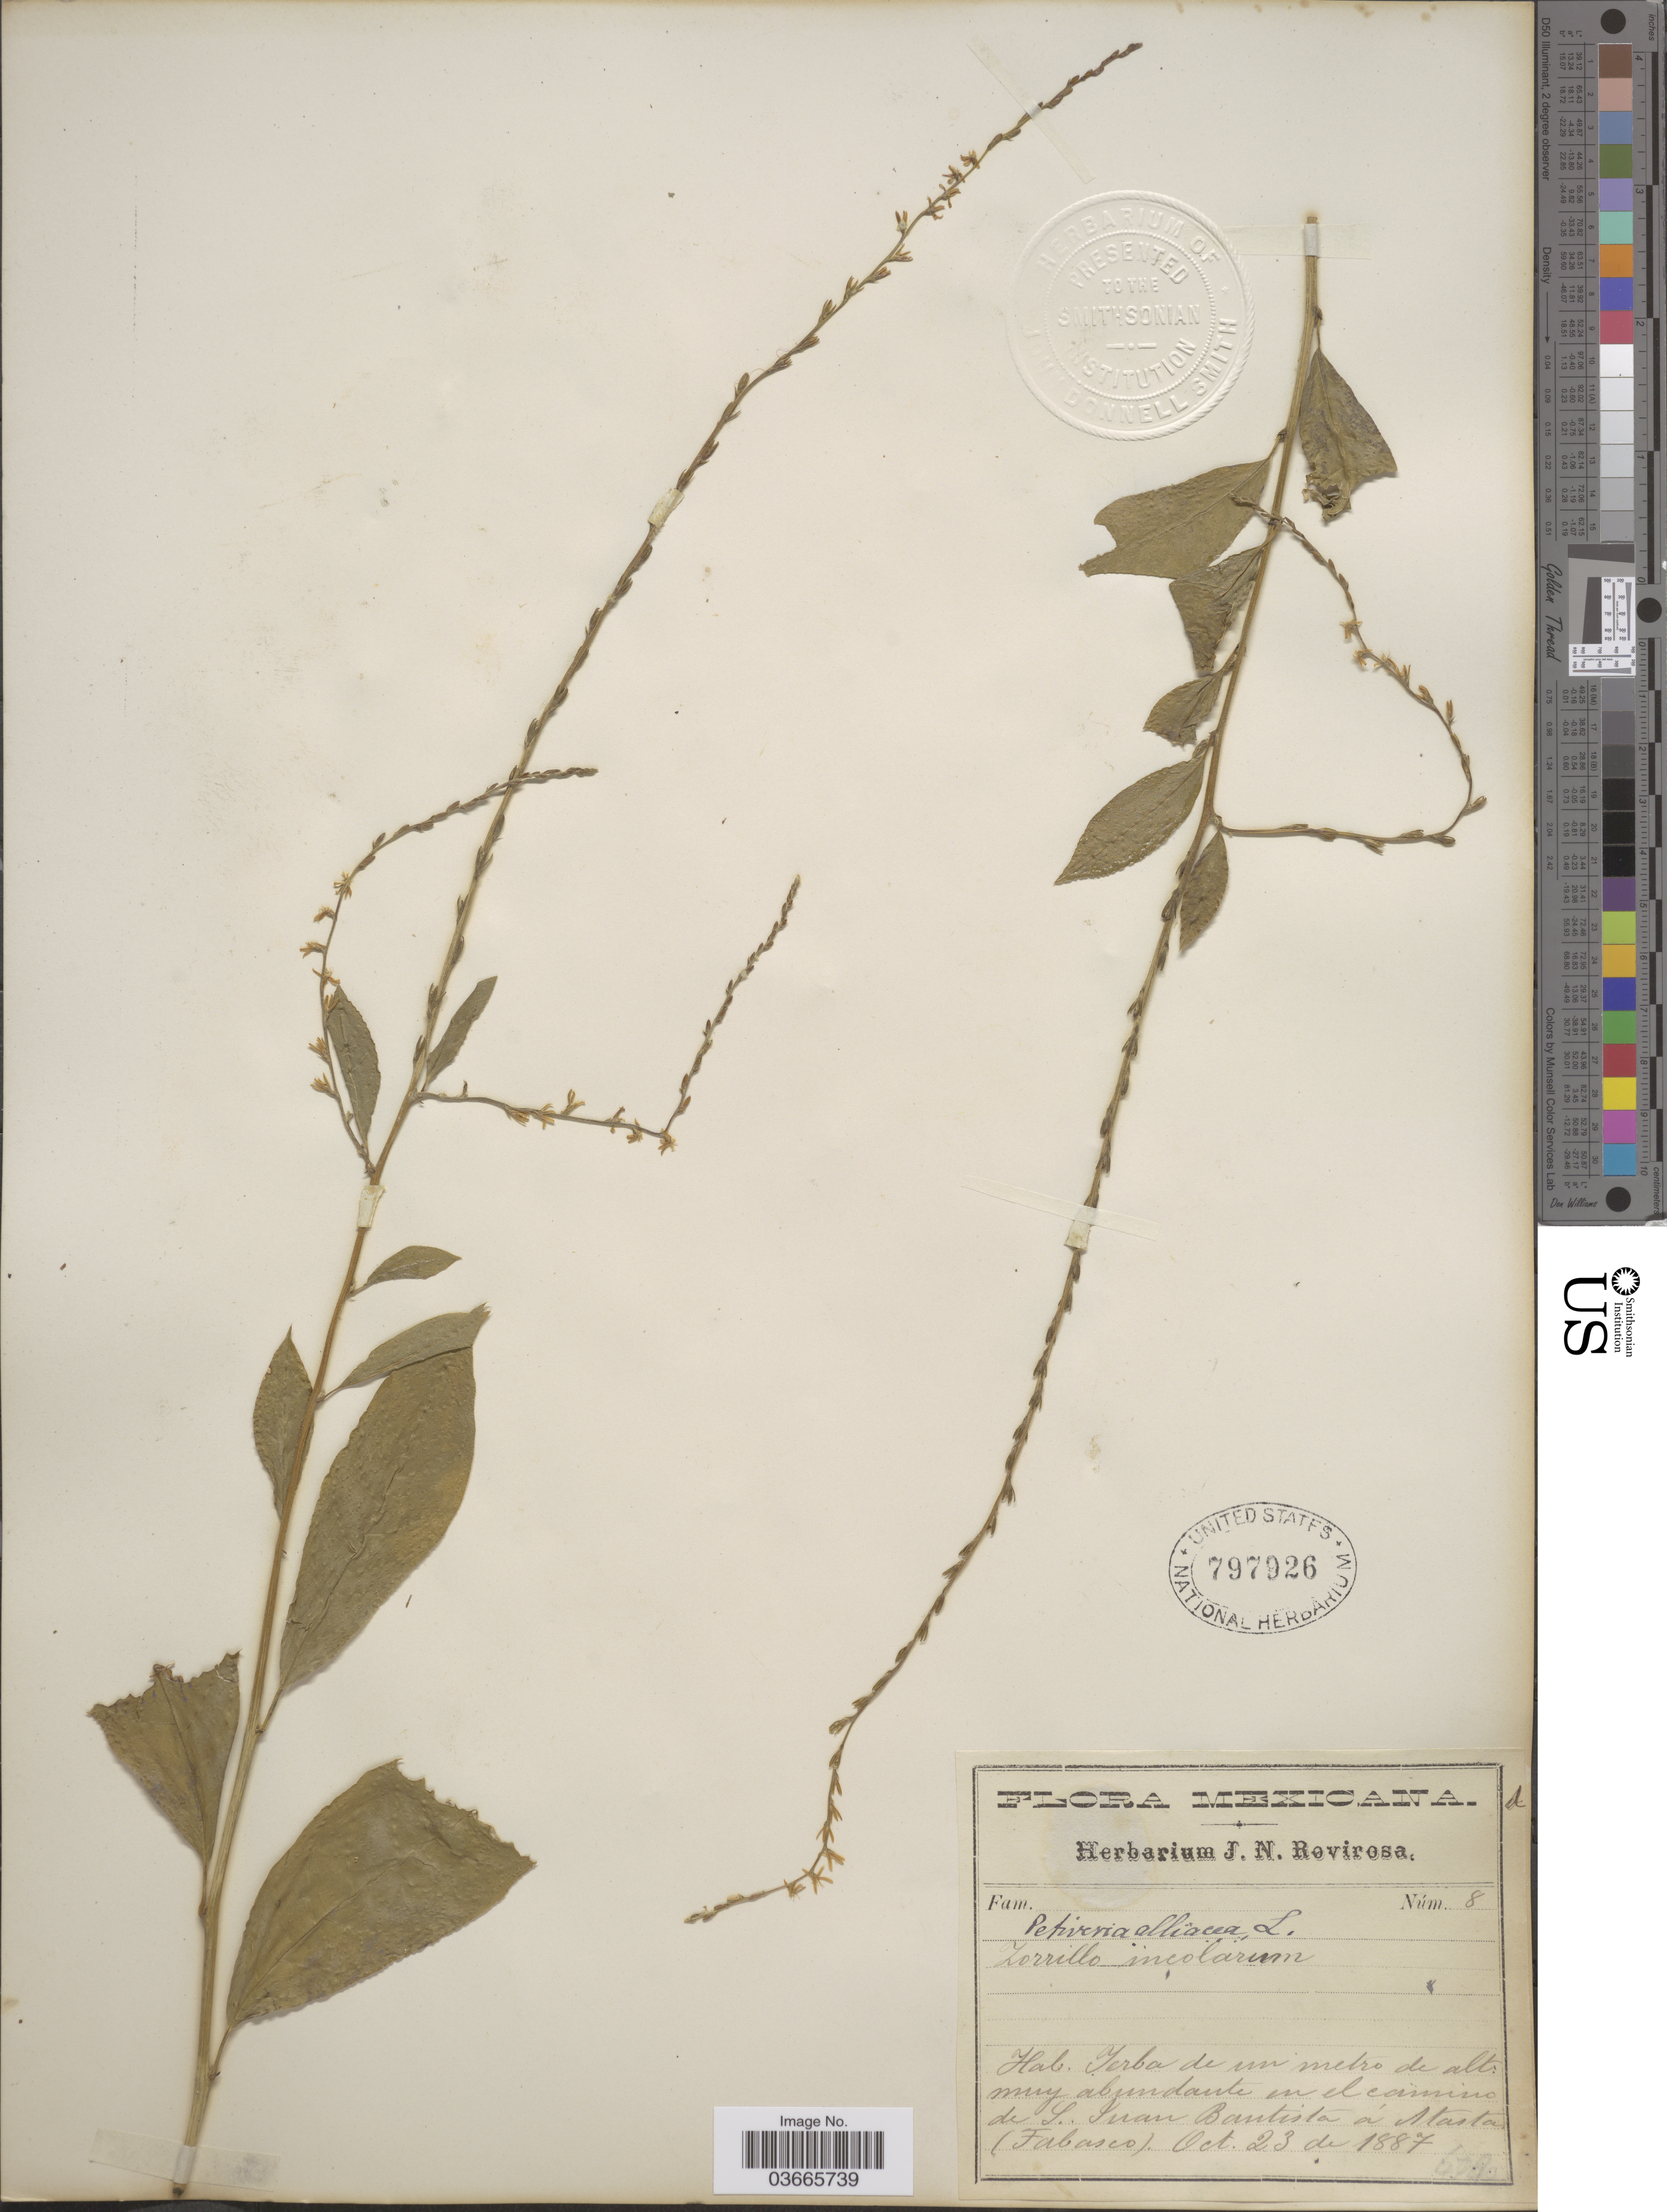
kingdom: Plantae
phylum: Tracheophyta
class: Magnoliopsida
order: Caryophyllales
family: Phytolaccaceae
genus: Petiveria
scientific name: Petiveria alliacea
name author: L.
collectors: ex herb. J. N. Rovirosa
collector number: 8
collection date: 1887-10-23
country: Mexico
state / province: Tabasco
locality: En el camino de S. Juan Bautista á Atasta.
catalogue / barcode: US 797926